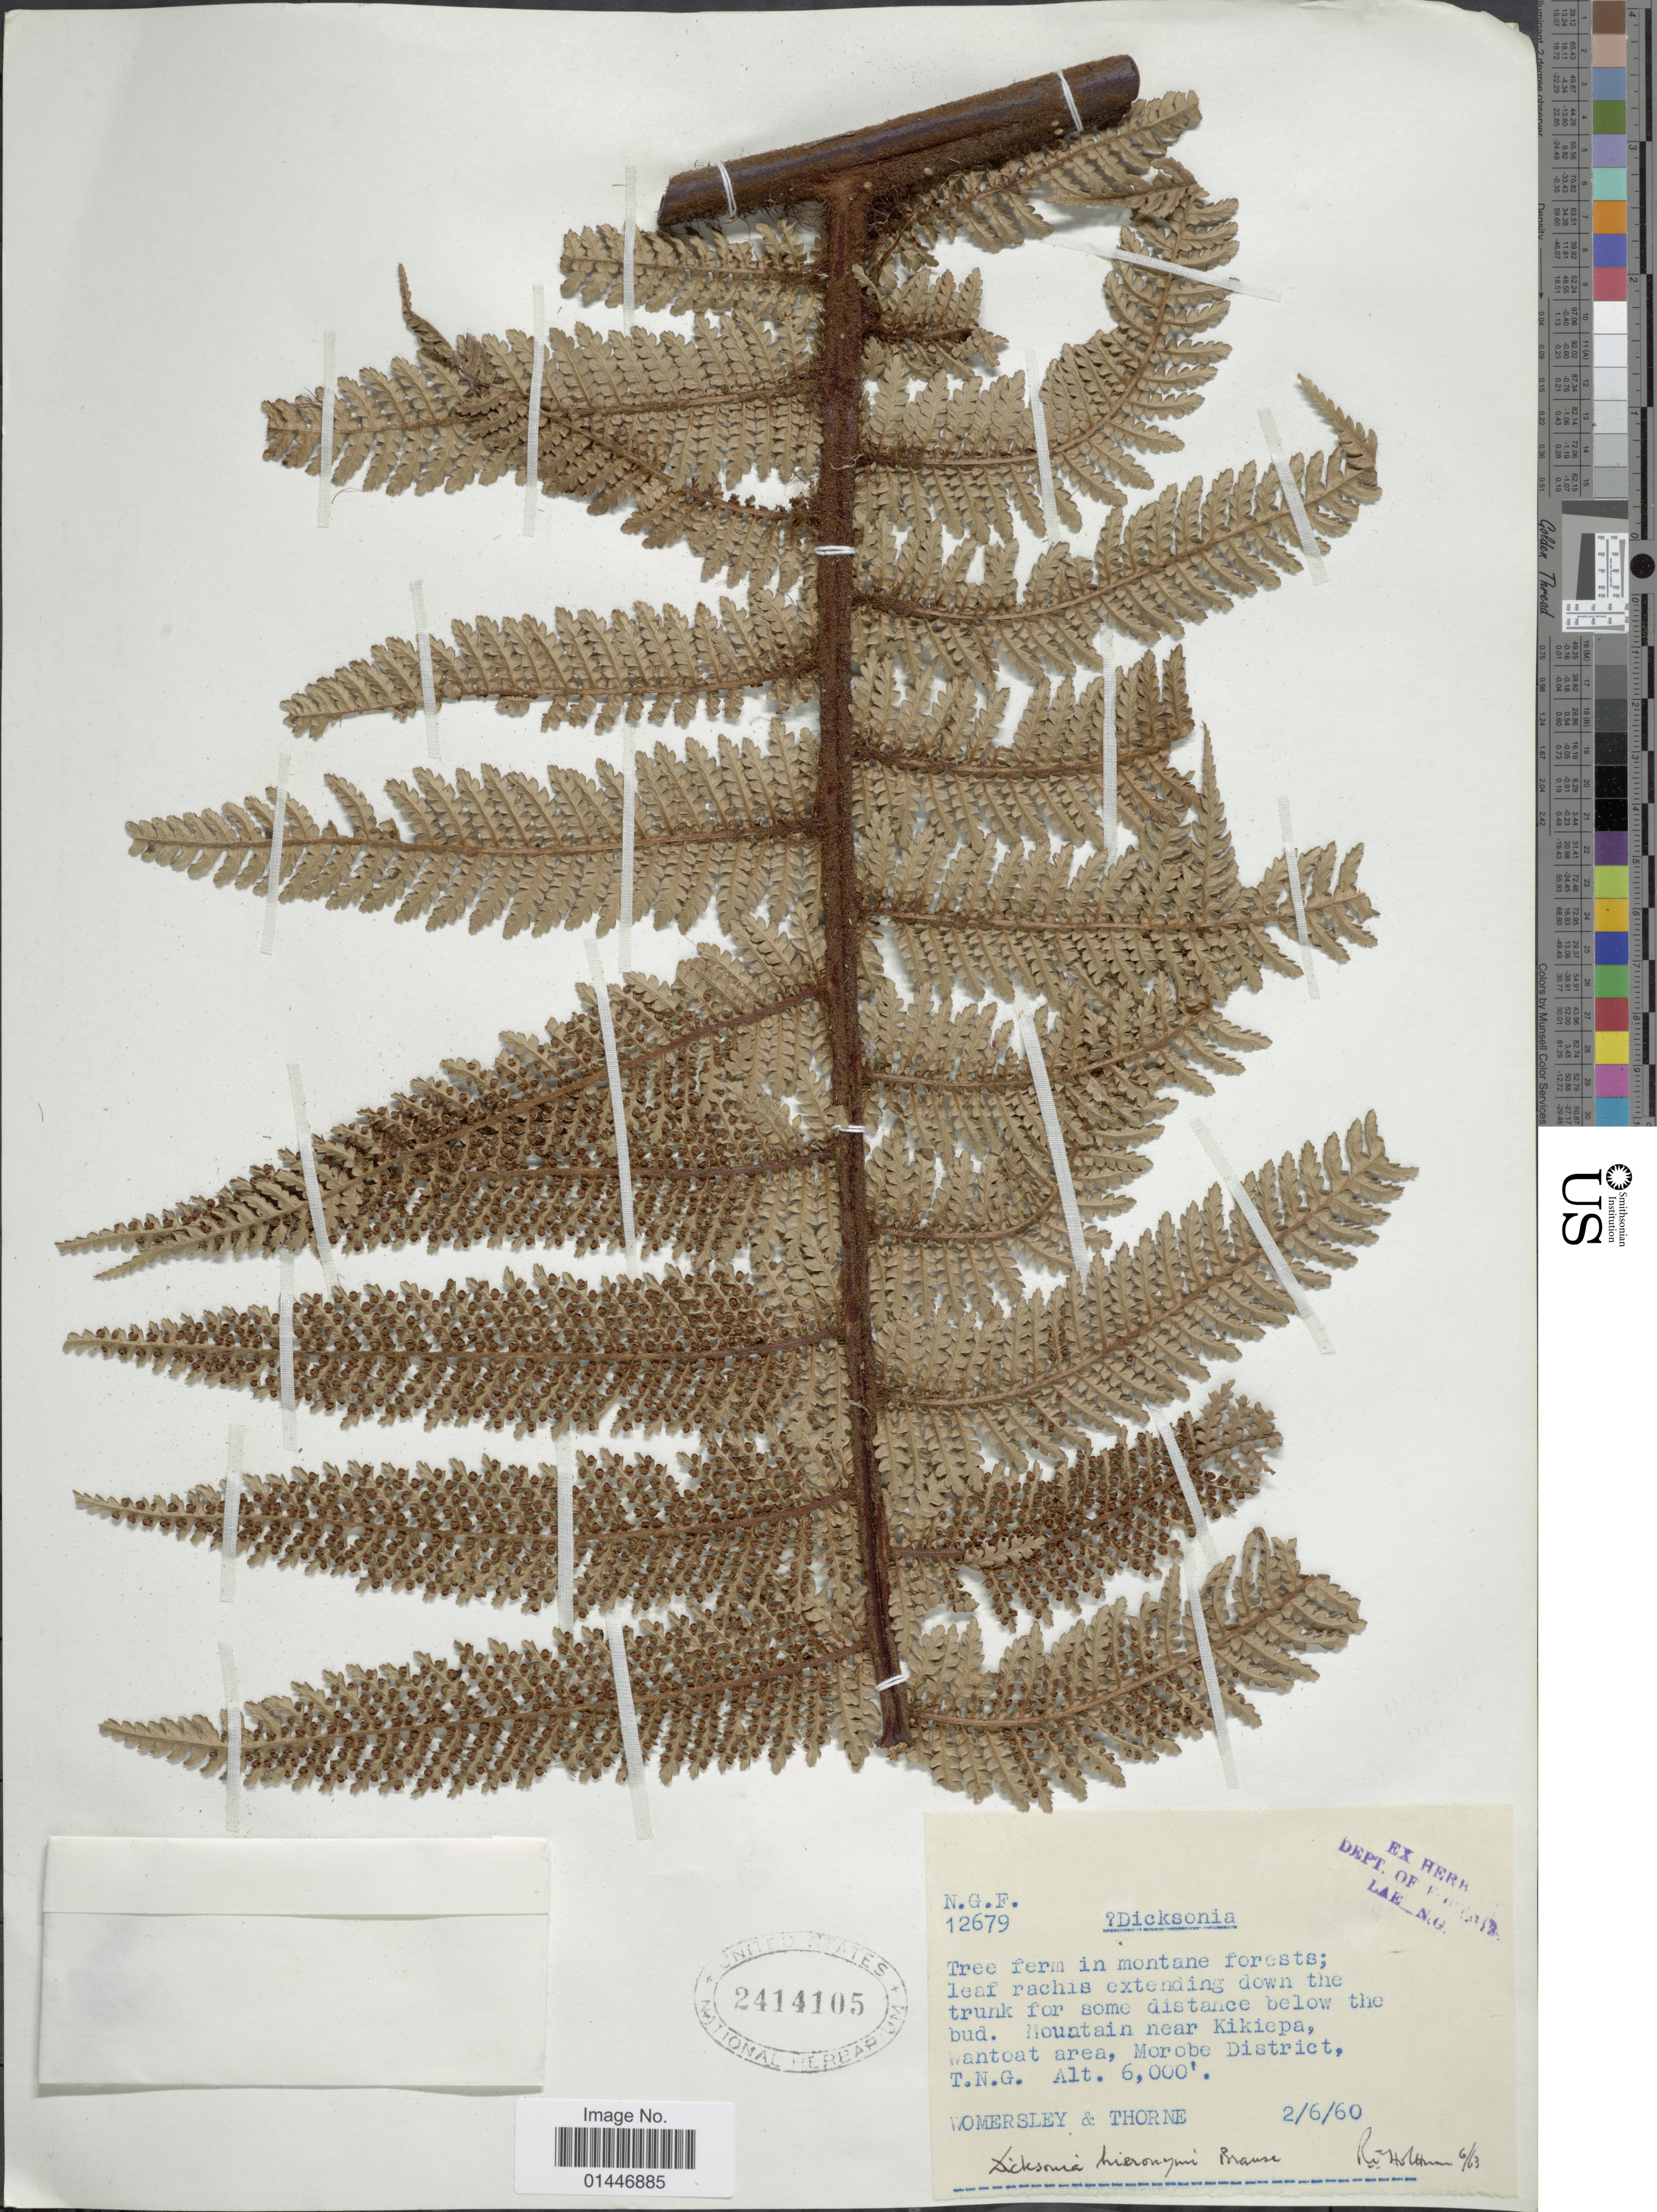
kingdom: Plantae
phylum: Tracheophyta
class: Polypodiopsida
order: Cyatheales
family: Dicksoniaceae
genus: Dicksonia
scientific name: Dicksonia lanigera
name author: Holttum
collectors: J. S. Womersley & -. Thorne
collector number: N.G.F.12679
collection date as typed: Transcribed d/m/y: 2/6/60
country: Papua New Guinea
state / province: Morobe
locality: Below the bud. Mountain near Kikiepa, Wantoat area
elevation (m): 1829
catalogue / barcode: US 2414105